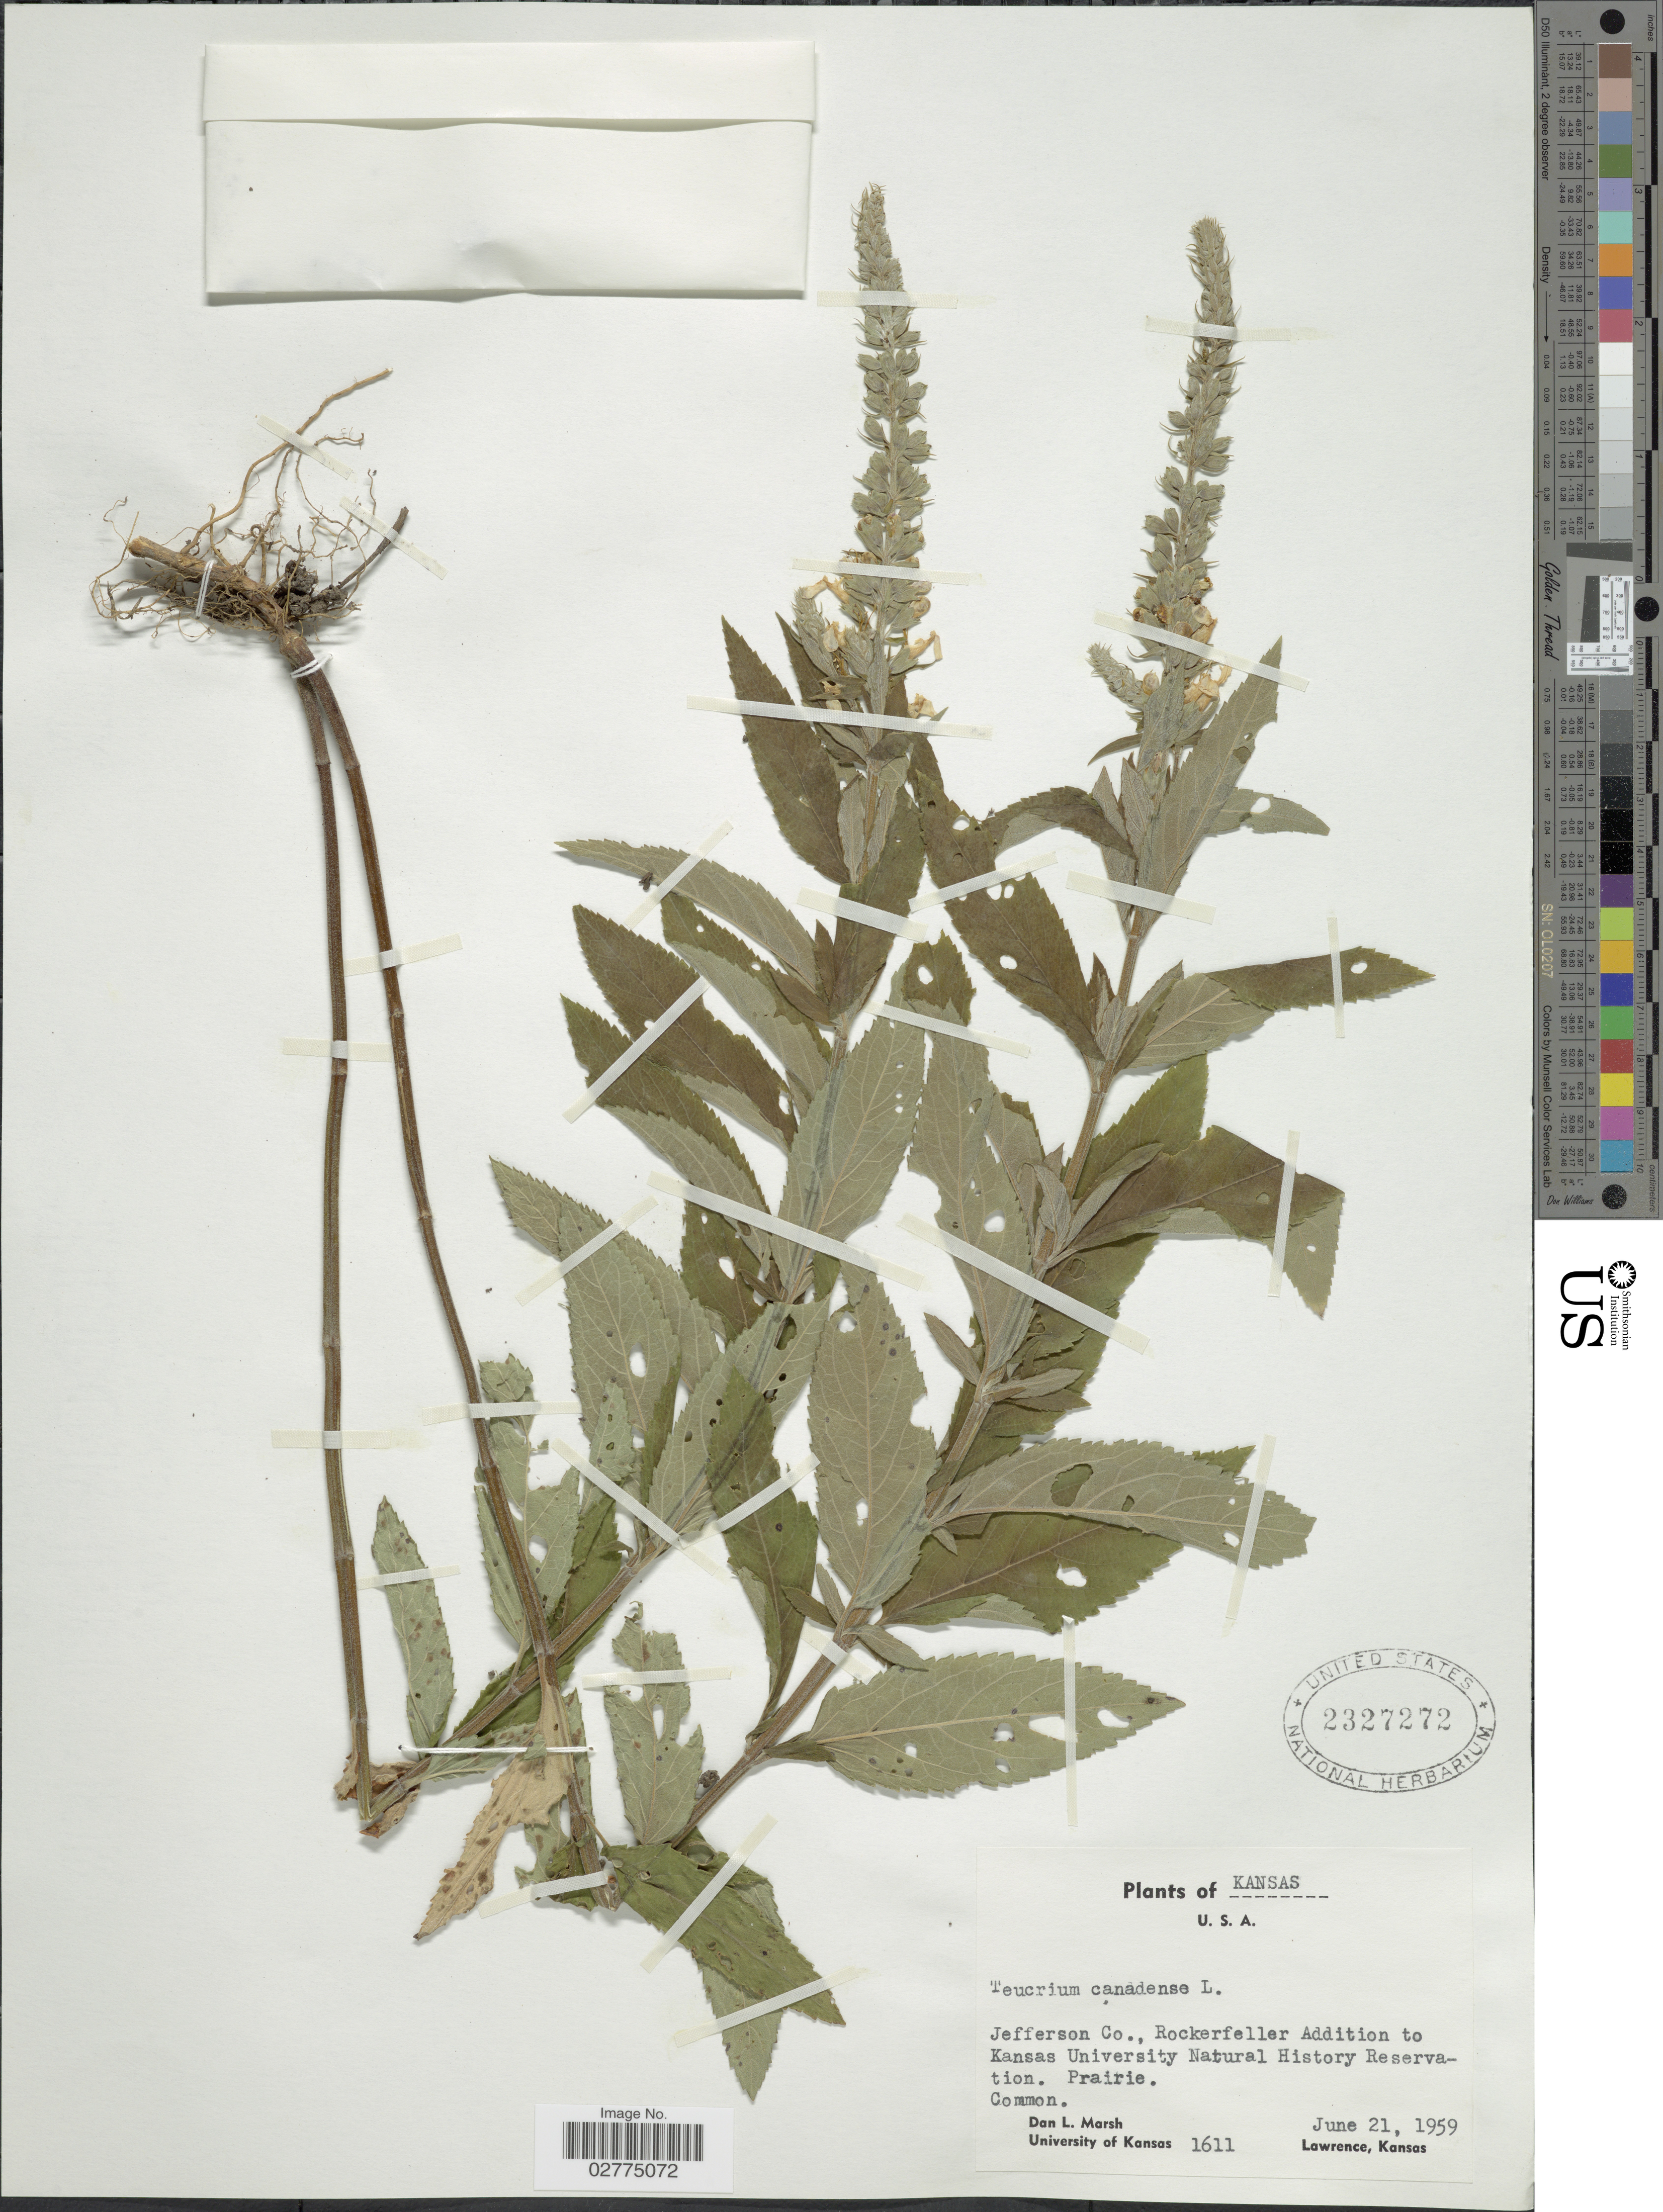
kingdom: Plantae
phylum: Tracheophyta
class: Magnoliopsida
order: Lamiales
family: Lamiaceae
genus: Teucrium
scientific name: Teucrium canadense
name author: L.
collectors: D. L. Marsh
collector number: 1611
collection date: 1959-06-21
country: United States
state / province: Kansas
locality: Jefferson Co., Rockerfeller Addition to Kansas University Natural History Reservation.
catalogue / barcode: US 2327272